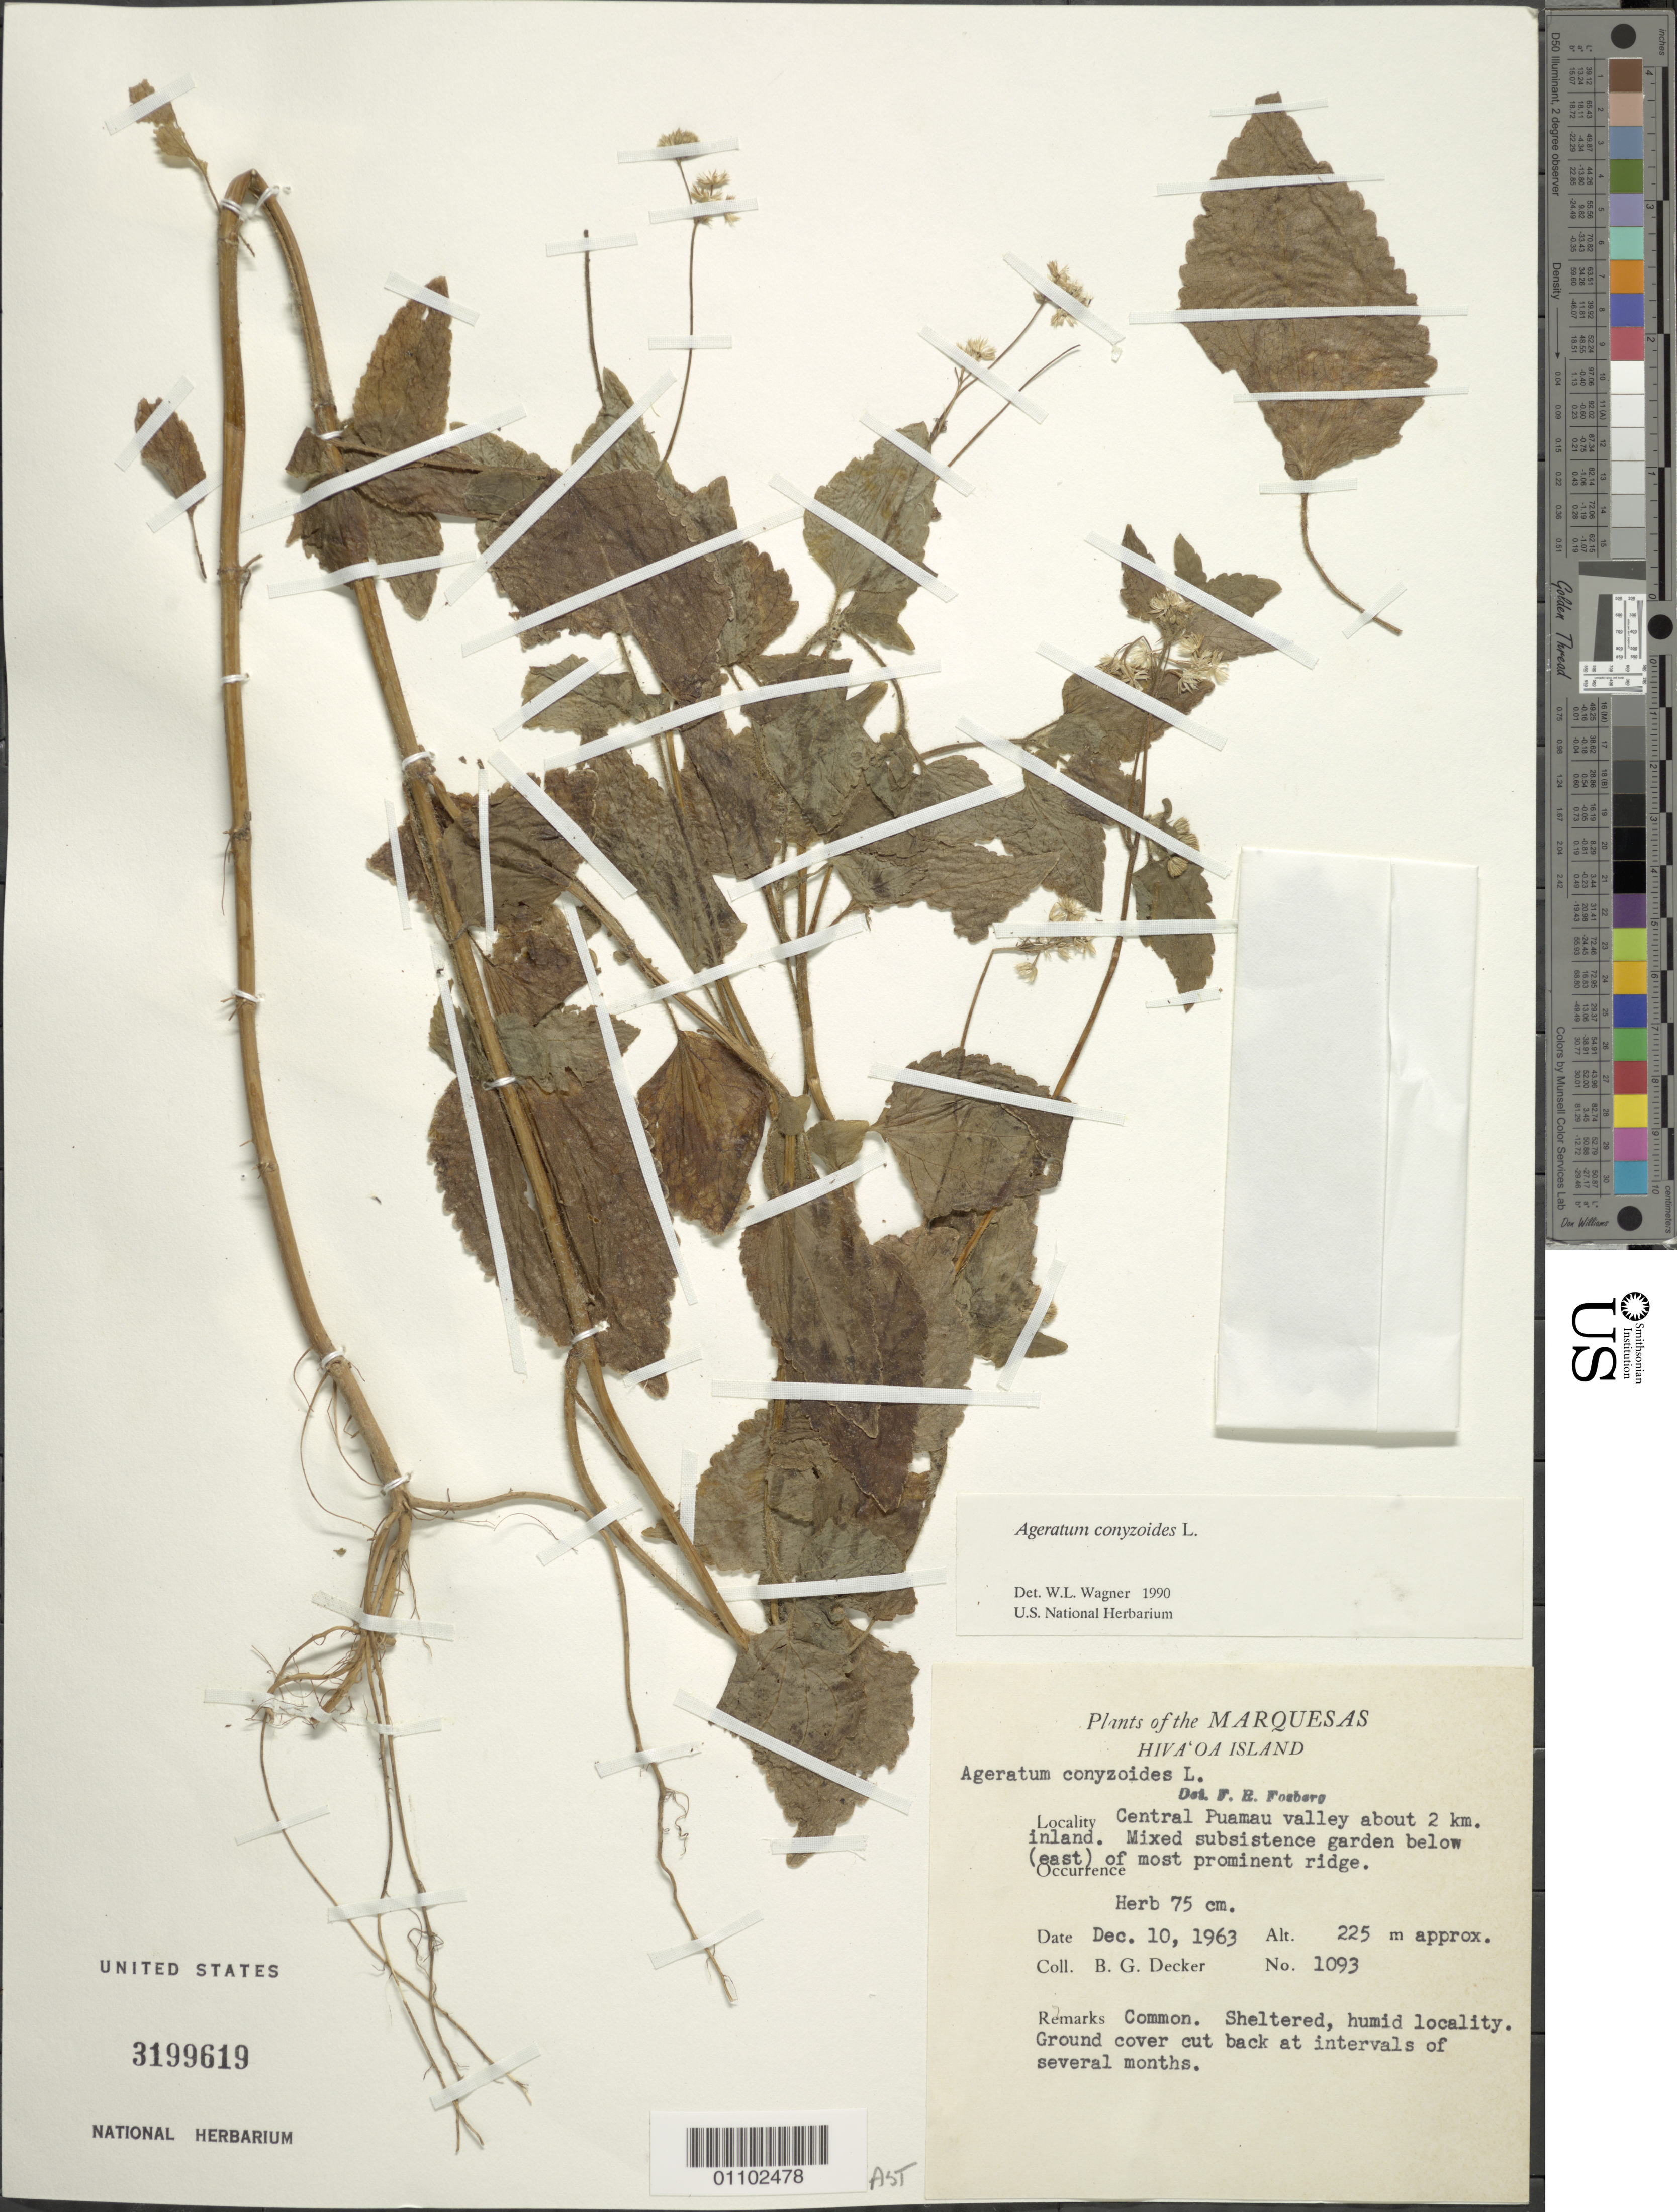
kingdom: Plantae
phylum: Tracheophyta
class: Magnoliopsida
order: Asterales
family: Asteraceae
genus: Ageratum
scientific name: Ageratum conyzoides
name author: L.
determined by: Wagner, W. L., (BOT), Smithsonian Institution - National Museum of Natural History (UNITED STATES)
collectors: B. G. Decker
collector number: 1093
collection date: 1963-12-10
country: French Polynesia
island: Hiva Oa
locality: central Puamau Valley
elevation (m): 225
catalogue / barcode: US 3199619